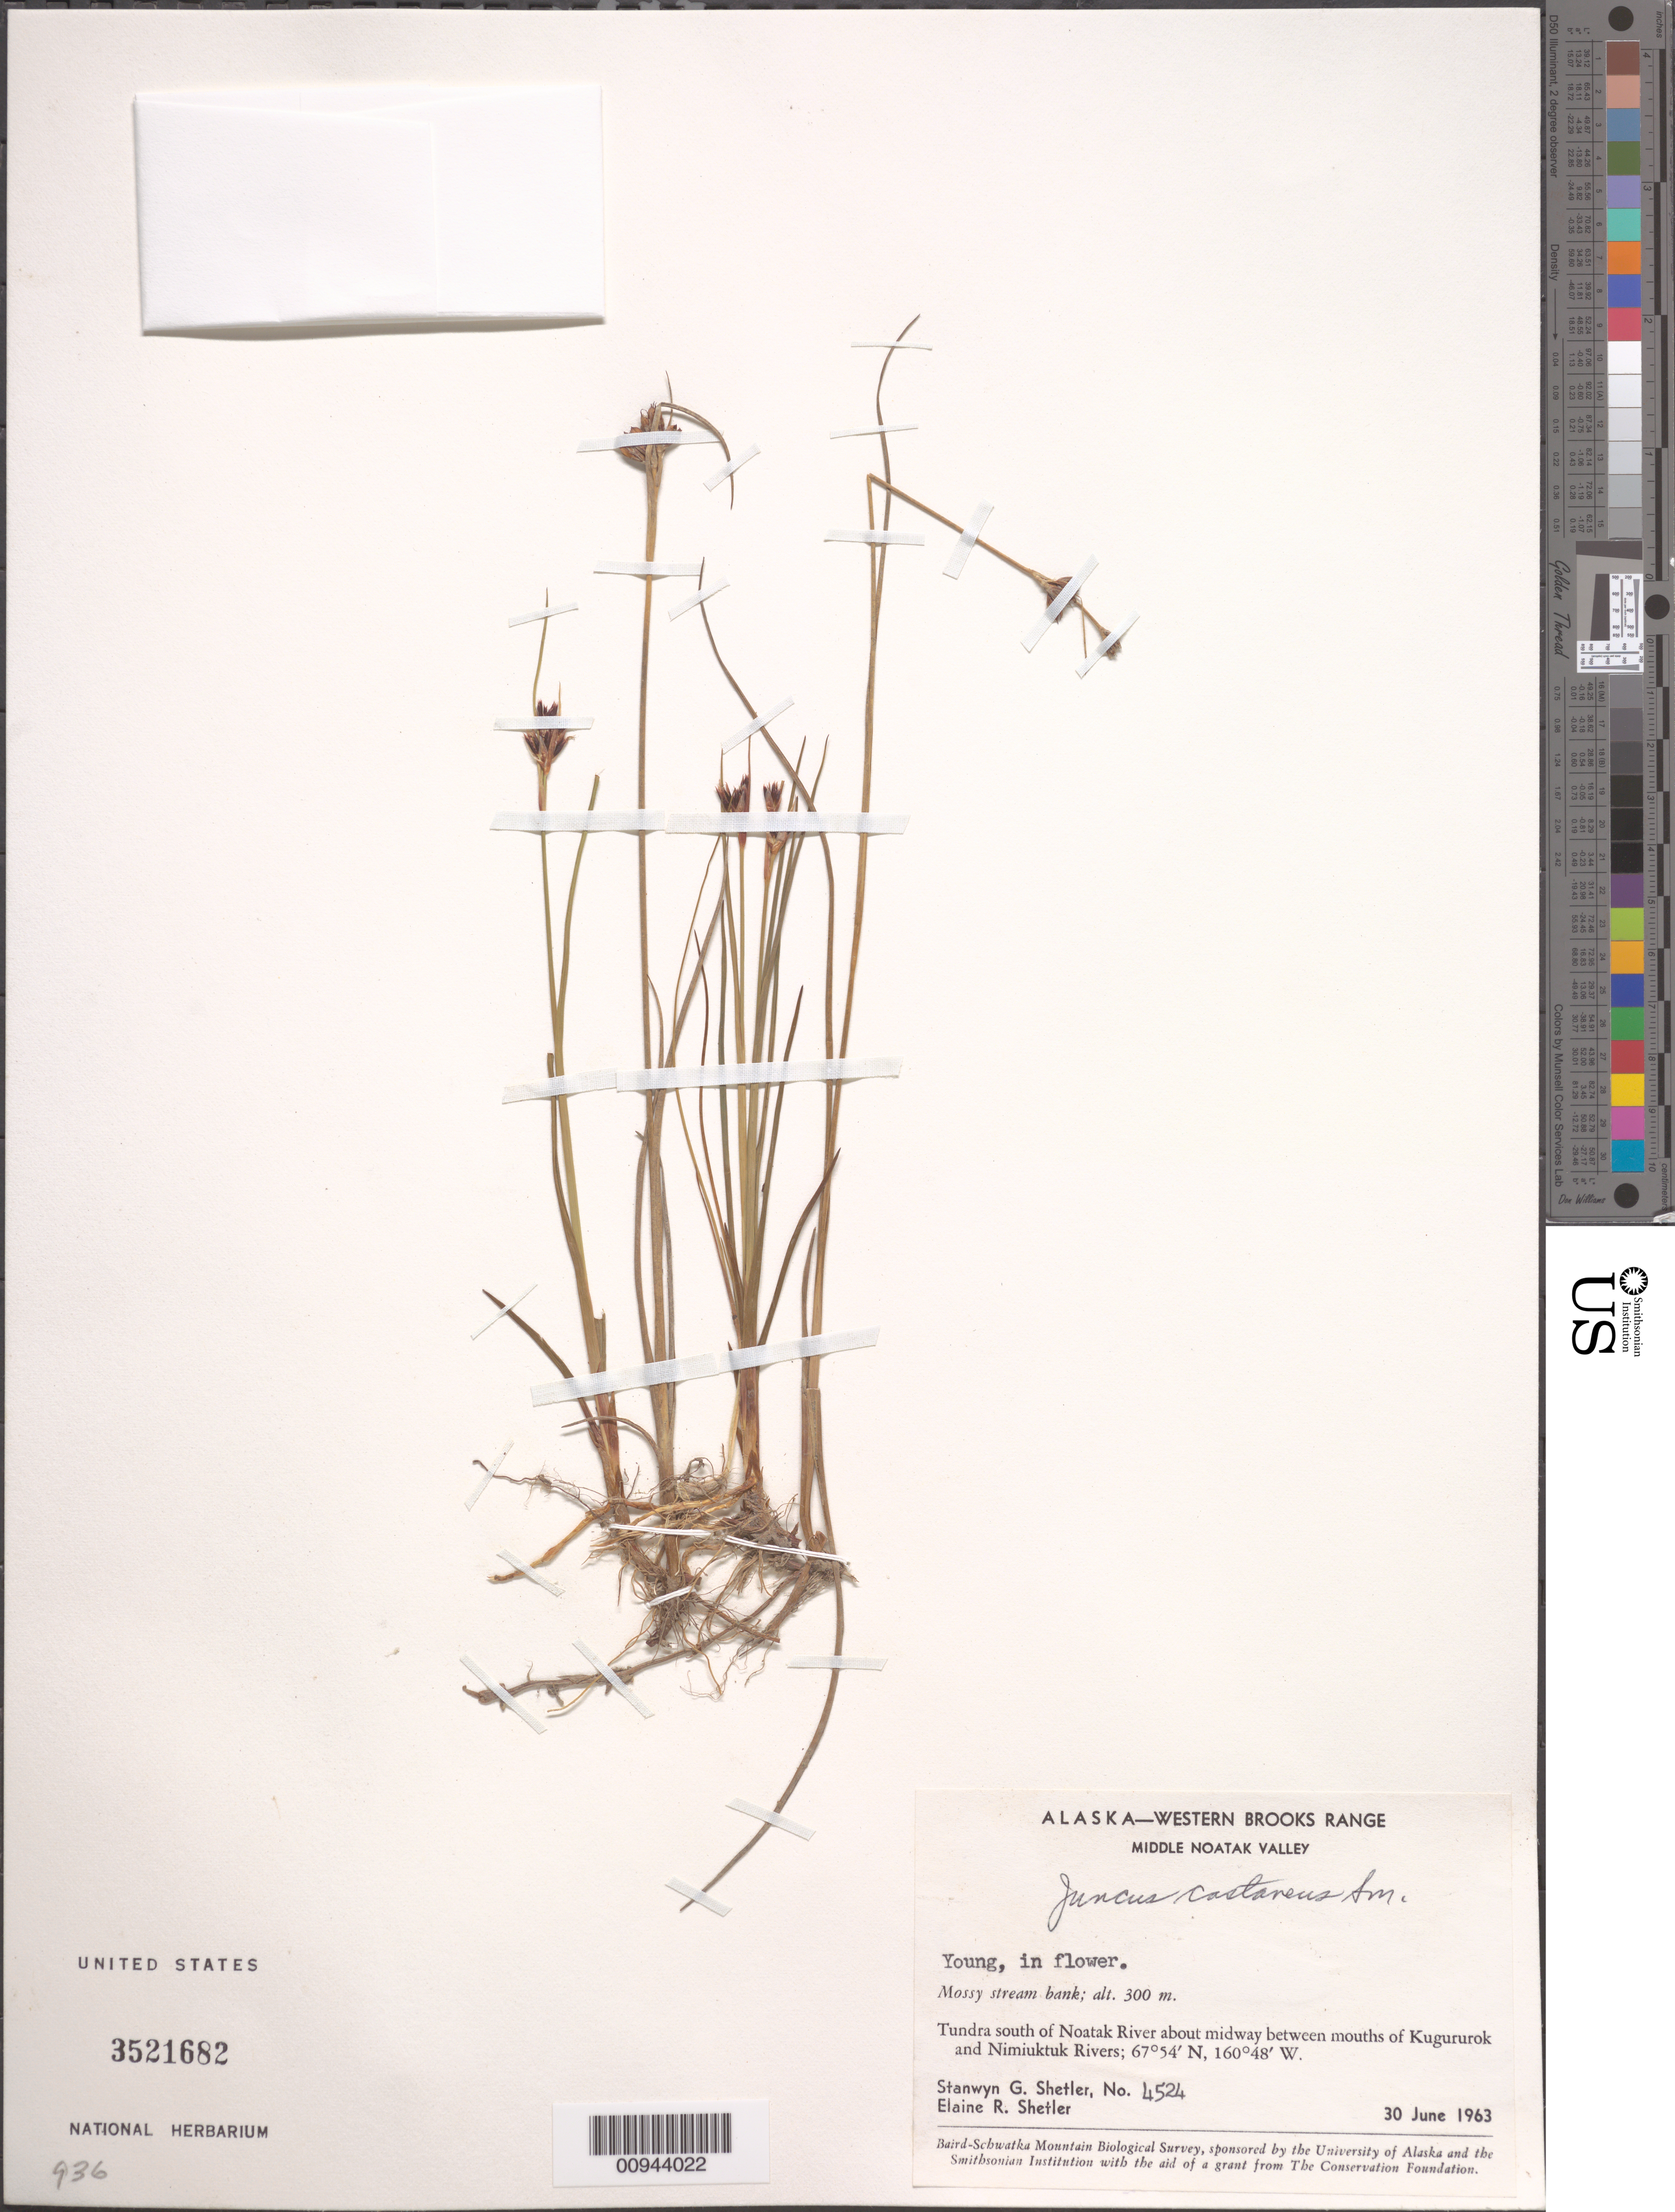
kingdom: Plantae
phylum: Tracheophyta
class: Liliopsida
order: Poales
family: Juncaceae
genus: Juncus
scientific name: Juncus castaneus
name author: Sm.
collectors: S. Shetler & E. R. Shetler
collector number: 4524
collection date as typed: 30 Jun 1963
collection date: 1963-06-30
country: United States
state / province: Alaska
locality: S of Noatak River about midway between mouths of Kugururok and Nimiuktuk Rivers. Western Brooks Range, Middle Noatak Valley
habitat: Tundra. Mossy stream bank.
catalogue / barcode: US 3521682